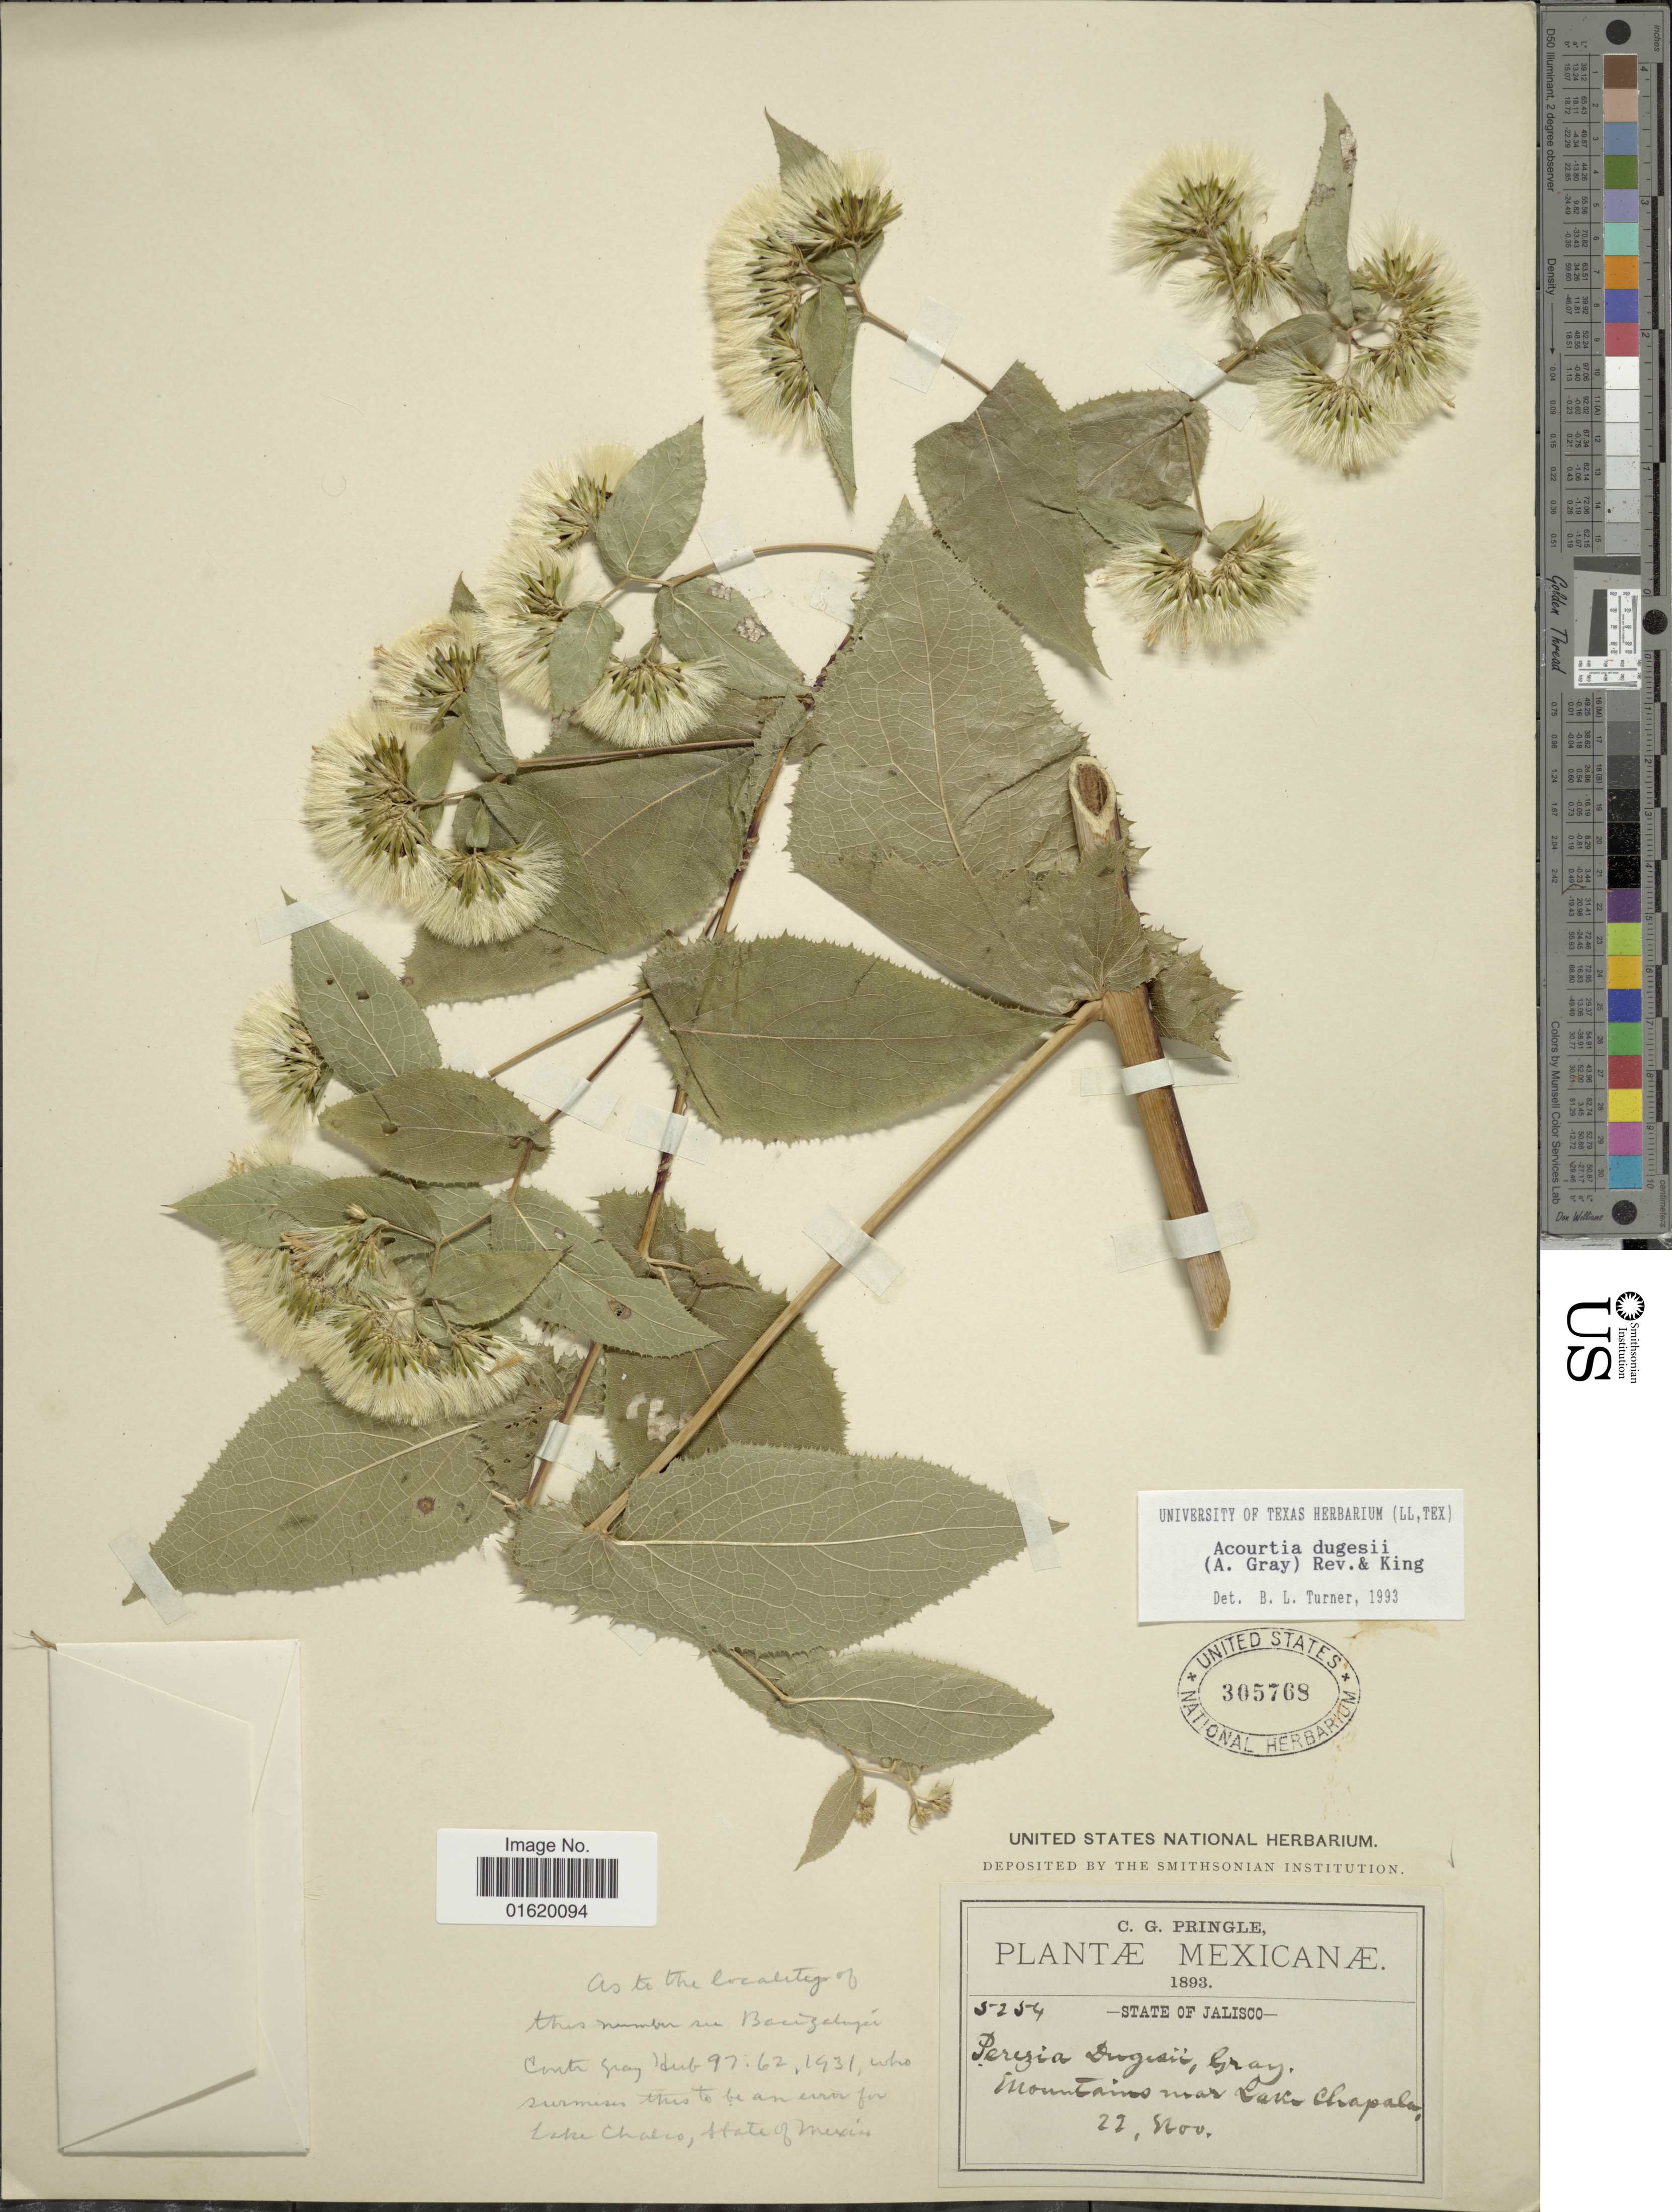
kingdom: Plantae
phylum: Tracheophyta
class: Magnoliopsida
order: Asterales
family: Asteraceae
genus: Acourtia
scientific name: Acourtia dugesii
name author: (A. Gray) Reveal & R.M. King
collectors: C. G. Pringle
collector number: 5254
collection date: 1893-11-22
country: Mexico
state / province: Jalisco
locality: Mountains near Lake Chapala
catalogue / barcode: US 305768